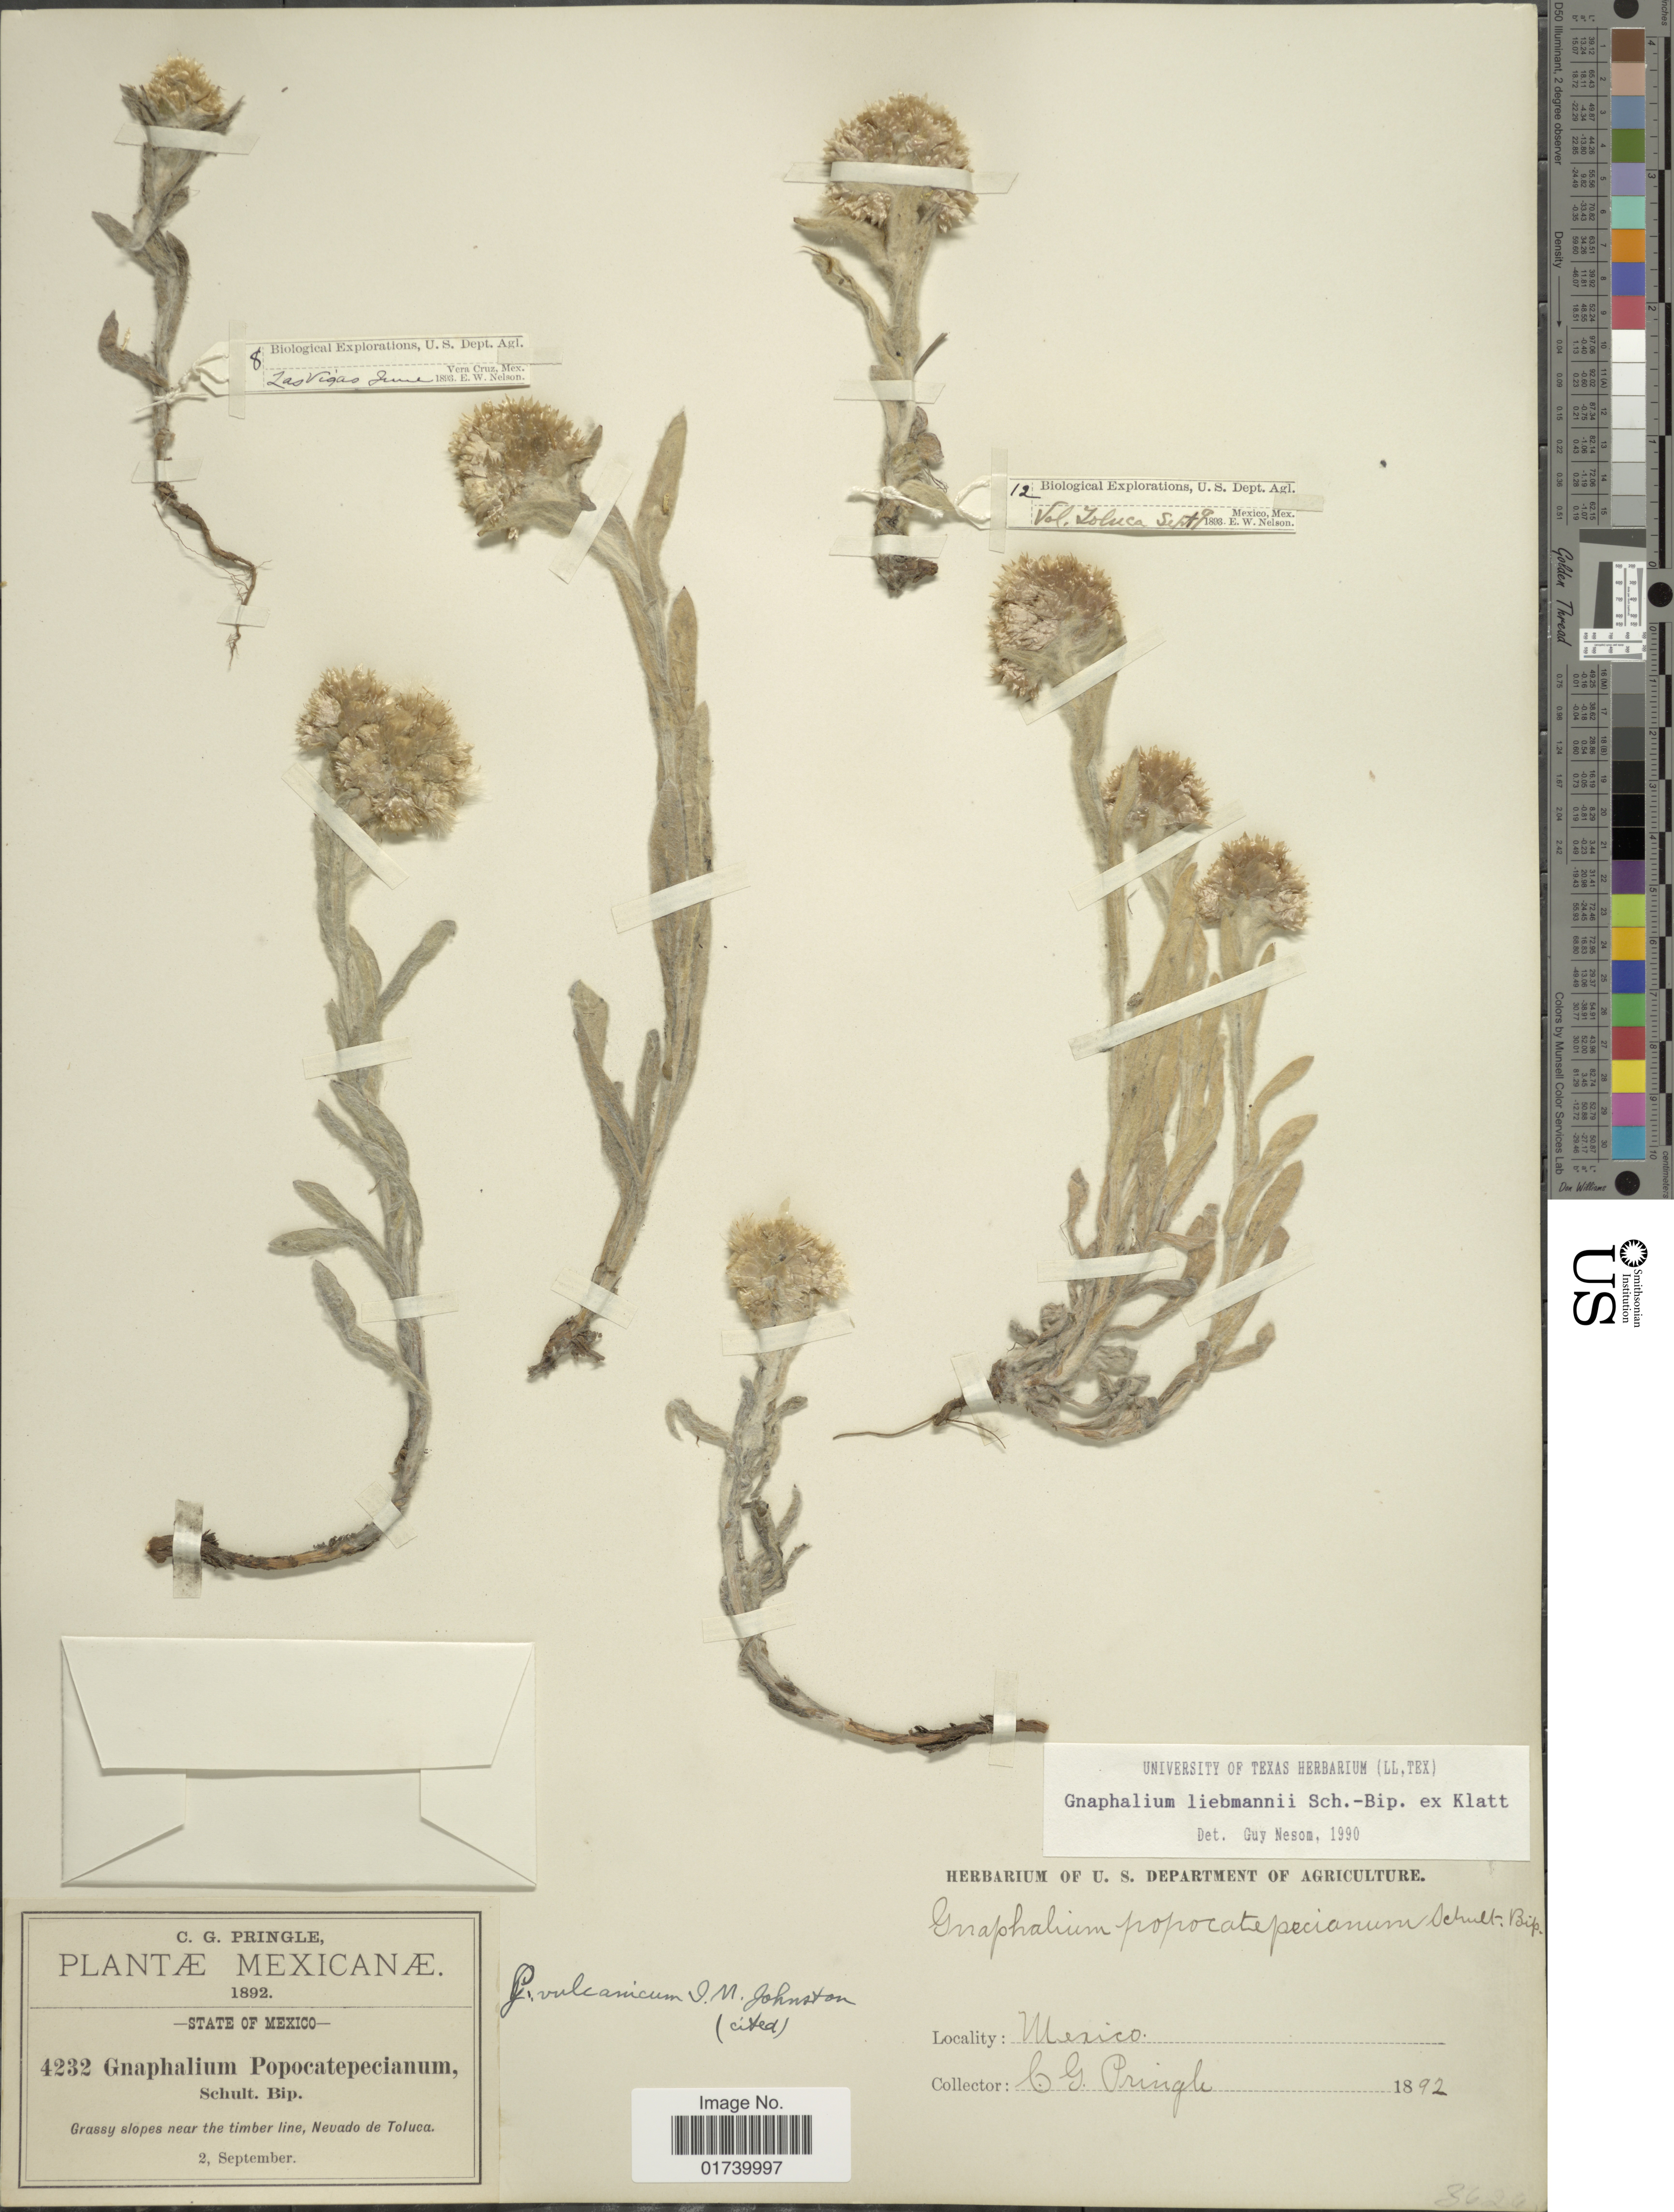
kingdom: Plantae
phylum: Tracheophyta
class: Magnoliopsida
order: Asterales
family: Asteraceae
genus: Pseudognaphalium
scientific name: Pseudognaphalium liebmannii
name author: (Sch. Bip. ex Klatt) Anderb.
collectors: E. W. Nelson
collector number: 8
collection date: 1893-06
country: Mexico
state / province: Veracruz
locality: Las Vigas